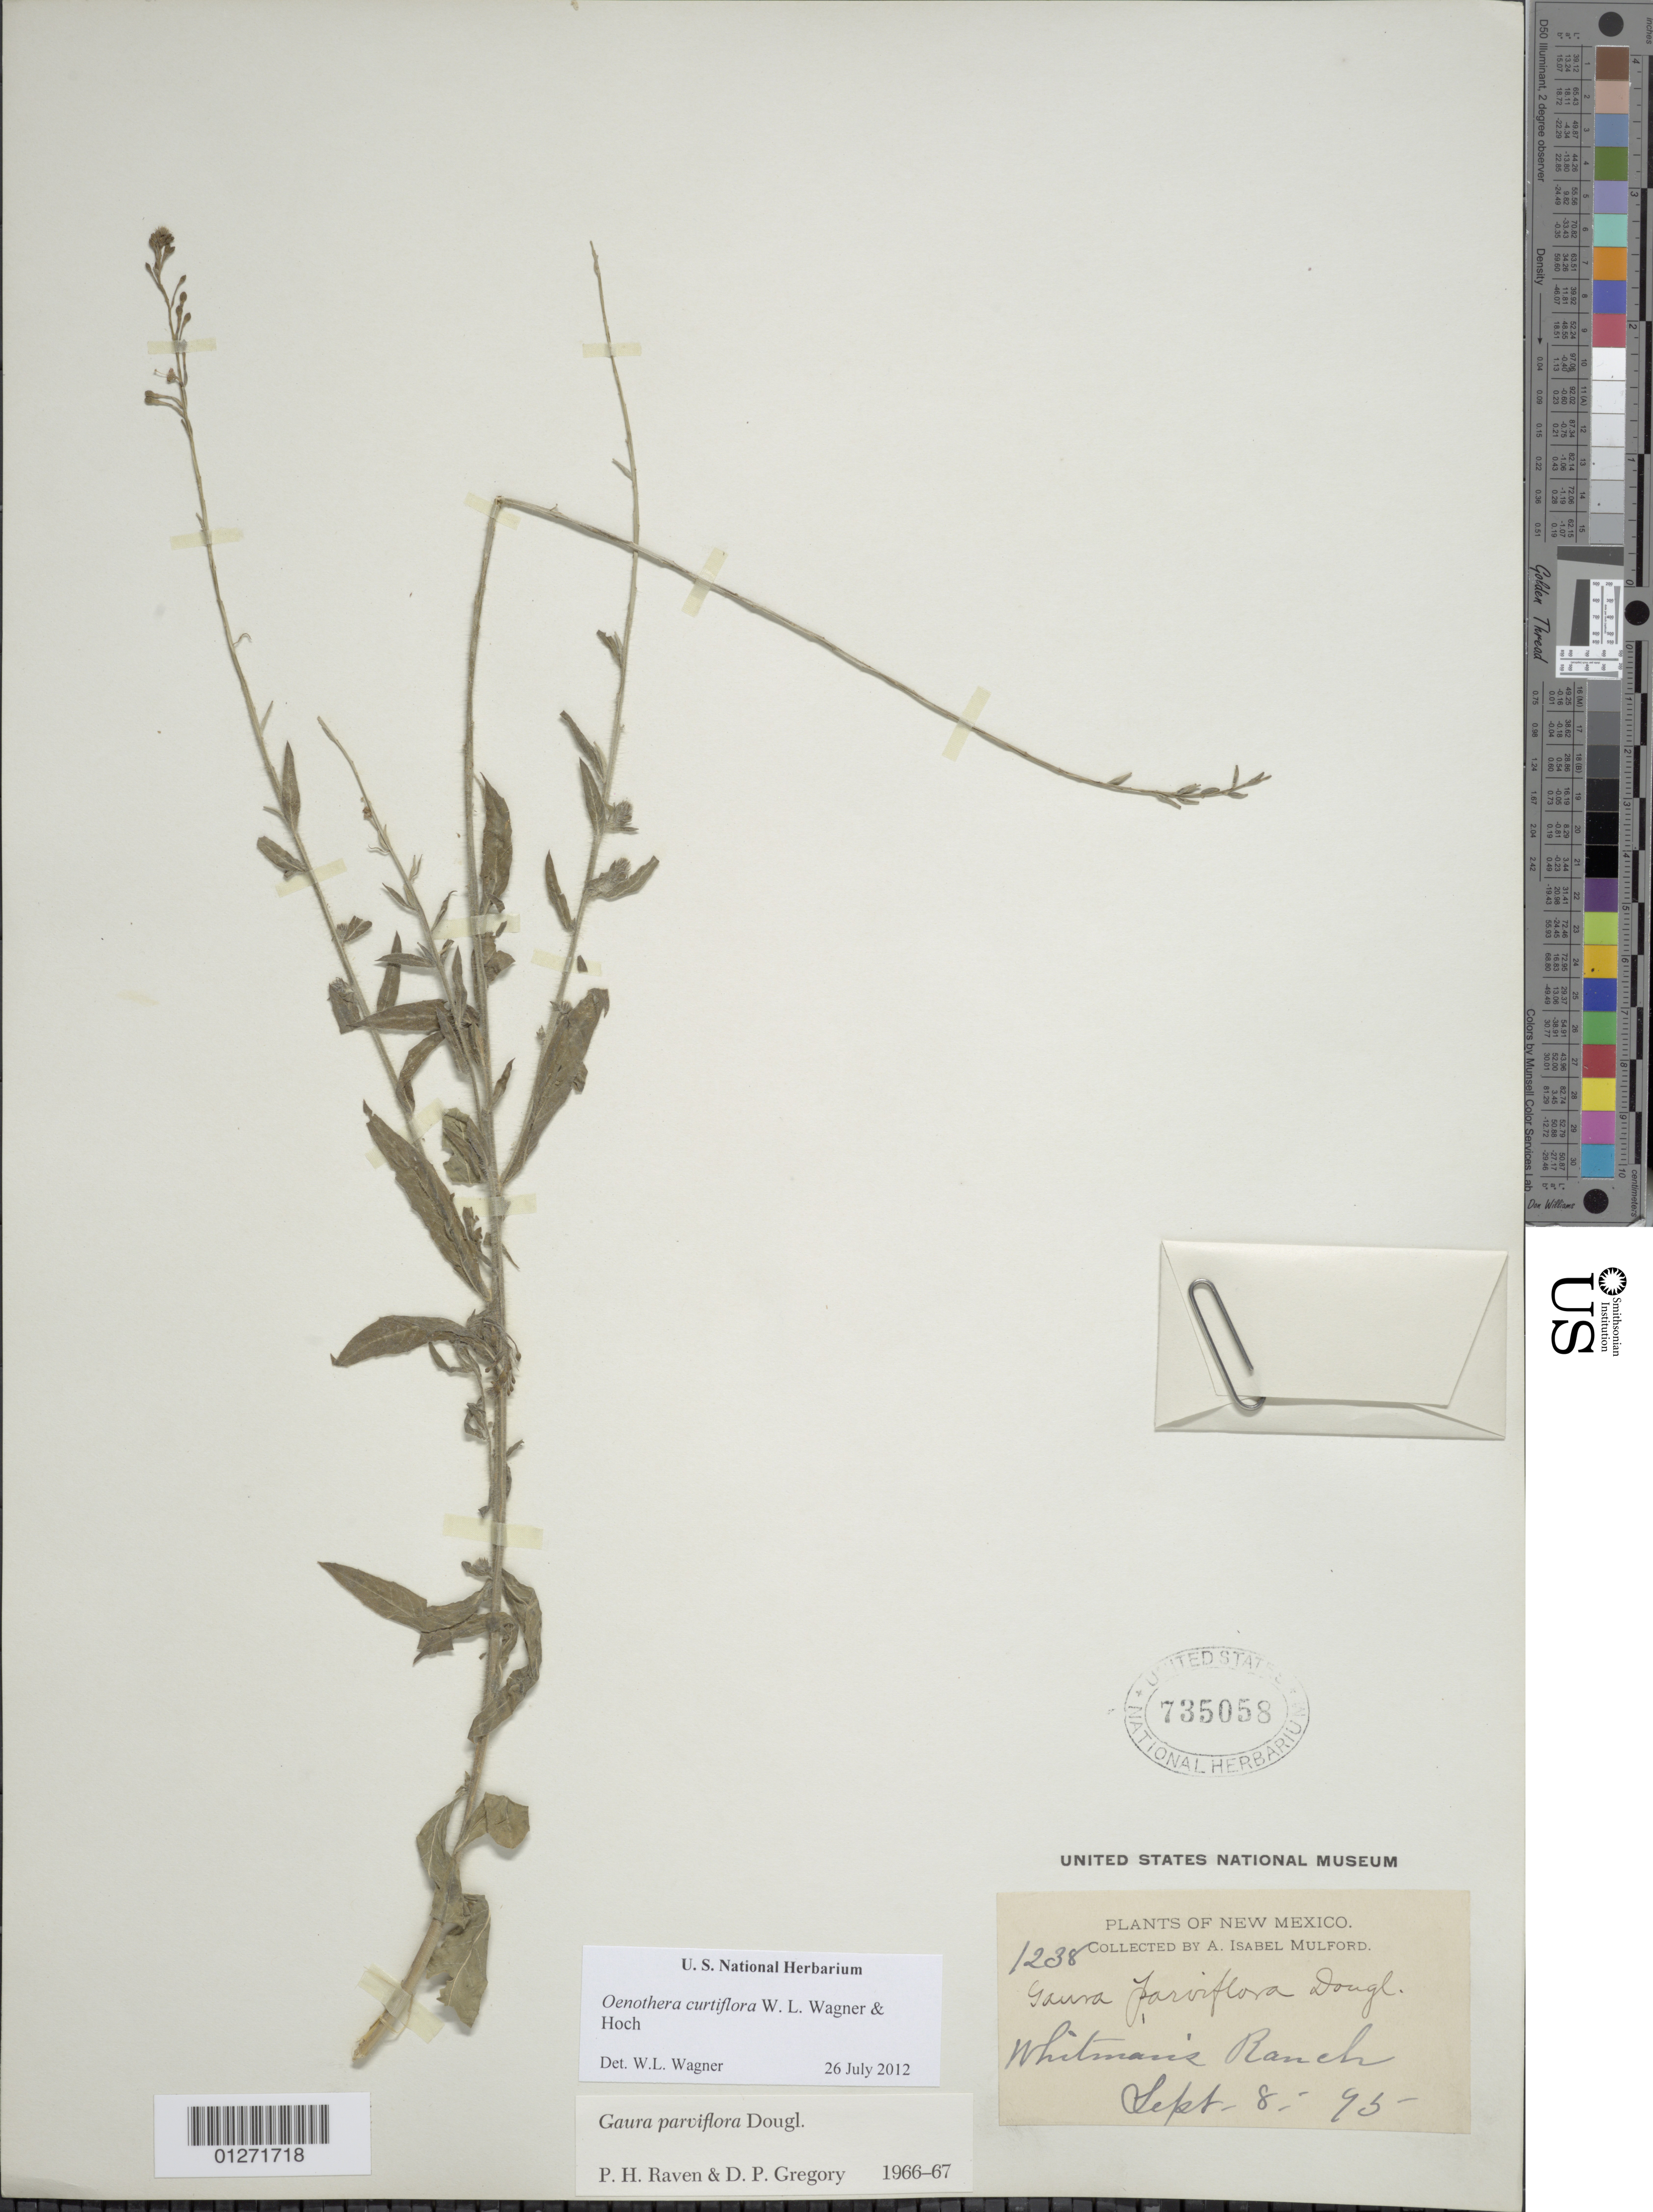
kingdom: Plantae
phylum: Tracheophyta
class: Magnoliopsida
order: Myrtales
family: Onagraceae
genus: Oenothera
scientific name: Oenothera curtiflora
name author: W.L. Wagner & Hoch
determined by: Wagner, W. L., (BOT), Smithsonian Institution - National Museum of Natural History (UNITED STATES)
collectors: A. Mulford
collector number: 1238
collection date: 1895-09-08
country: United States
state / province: New Mexico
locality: Whitman's Ranch.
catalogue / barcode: US 735058